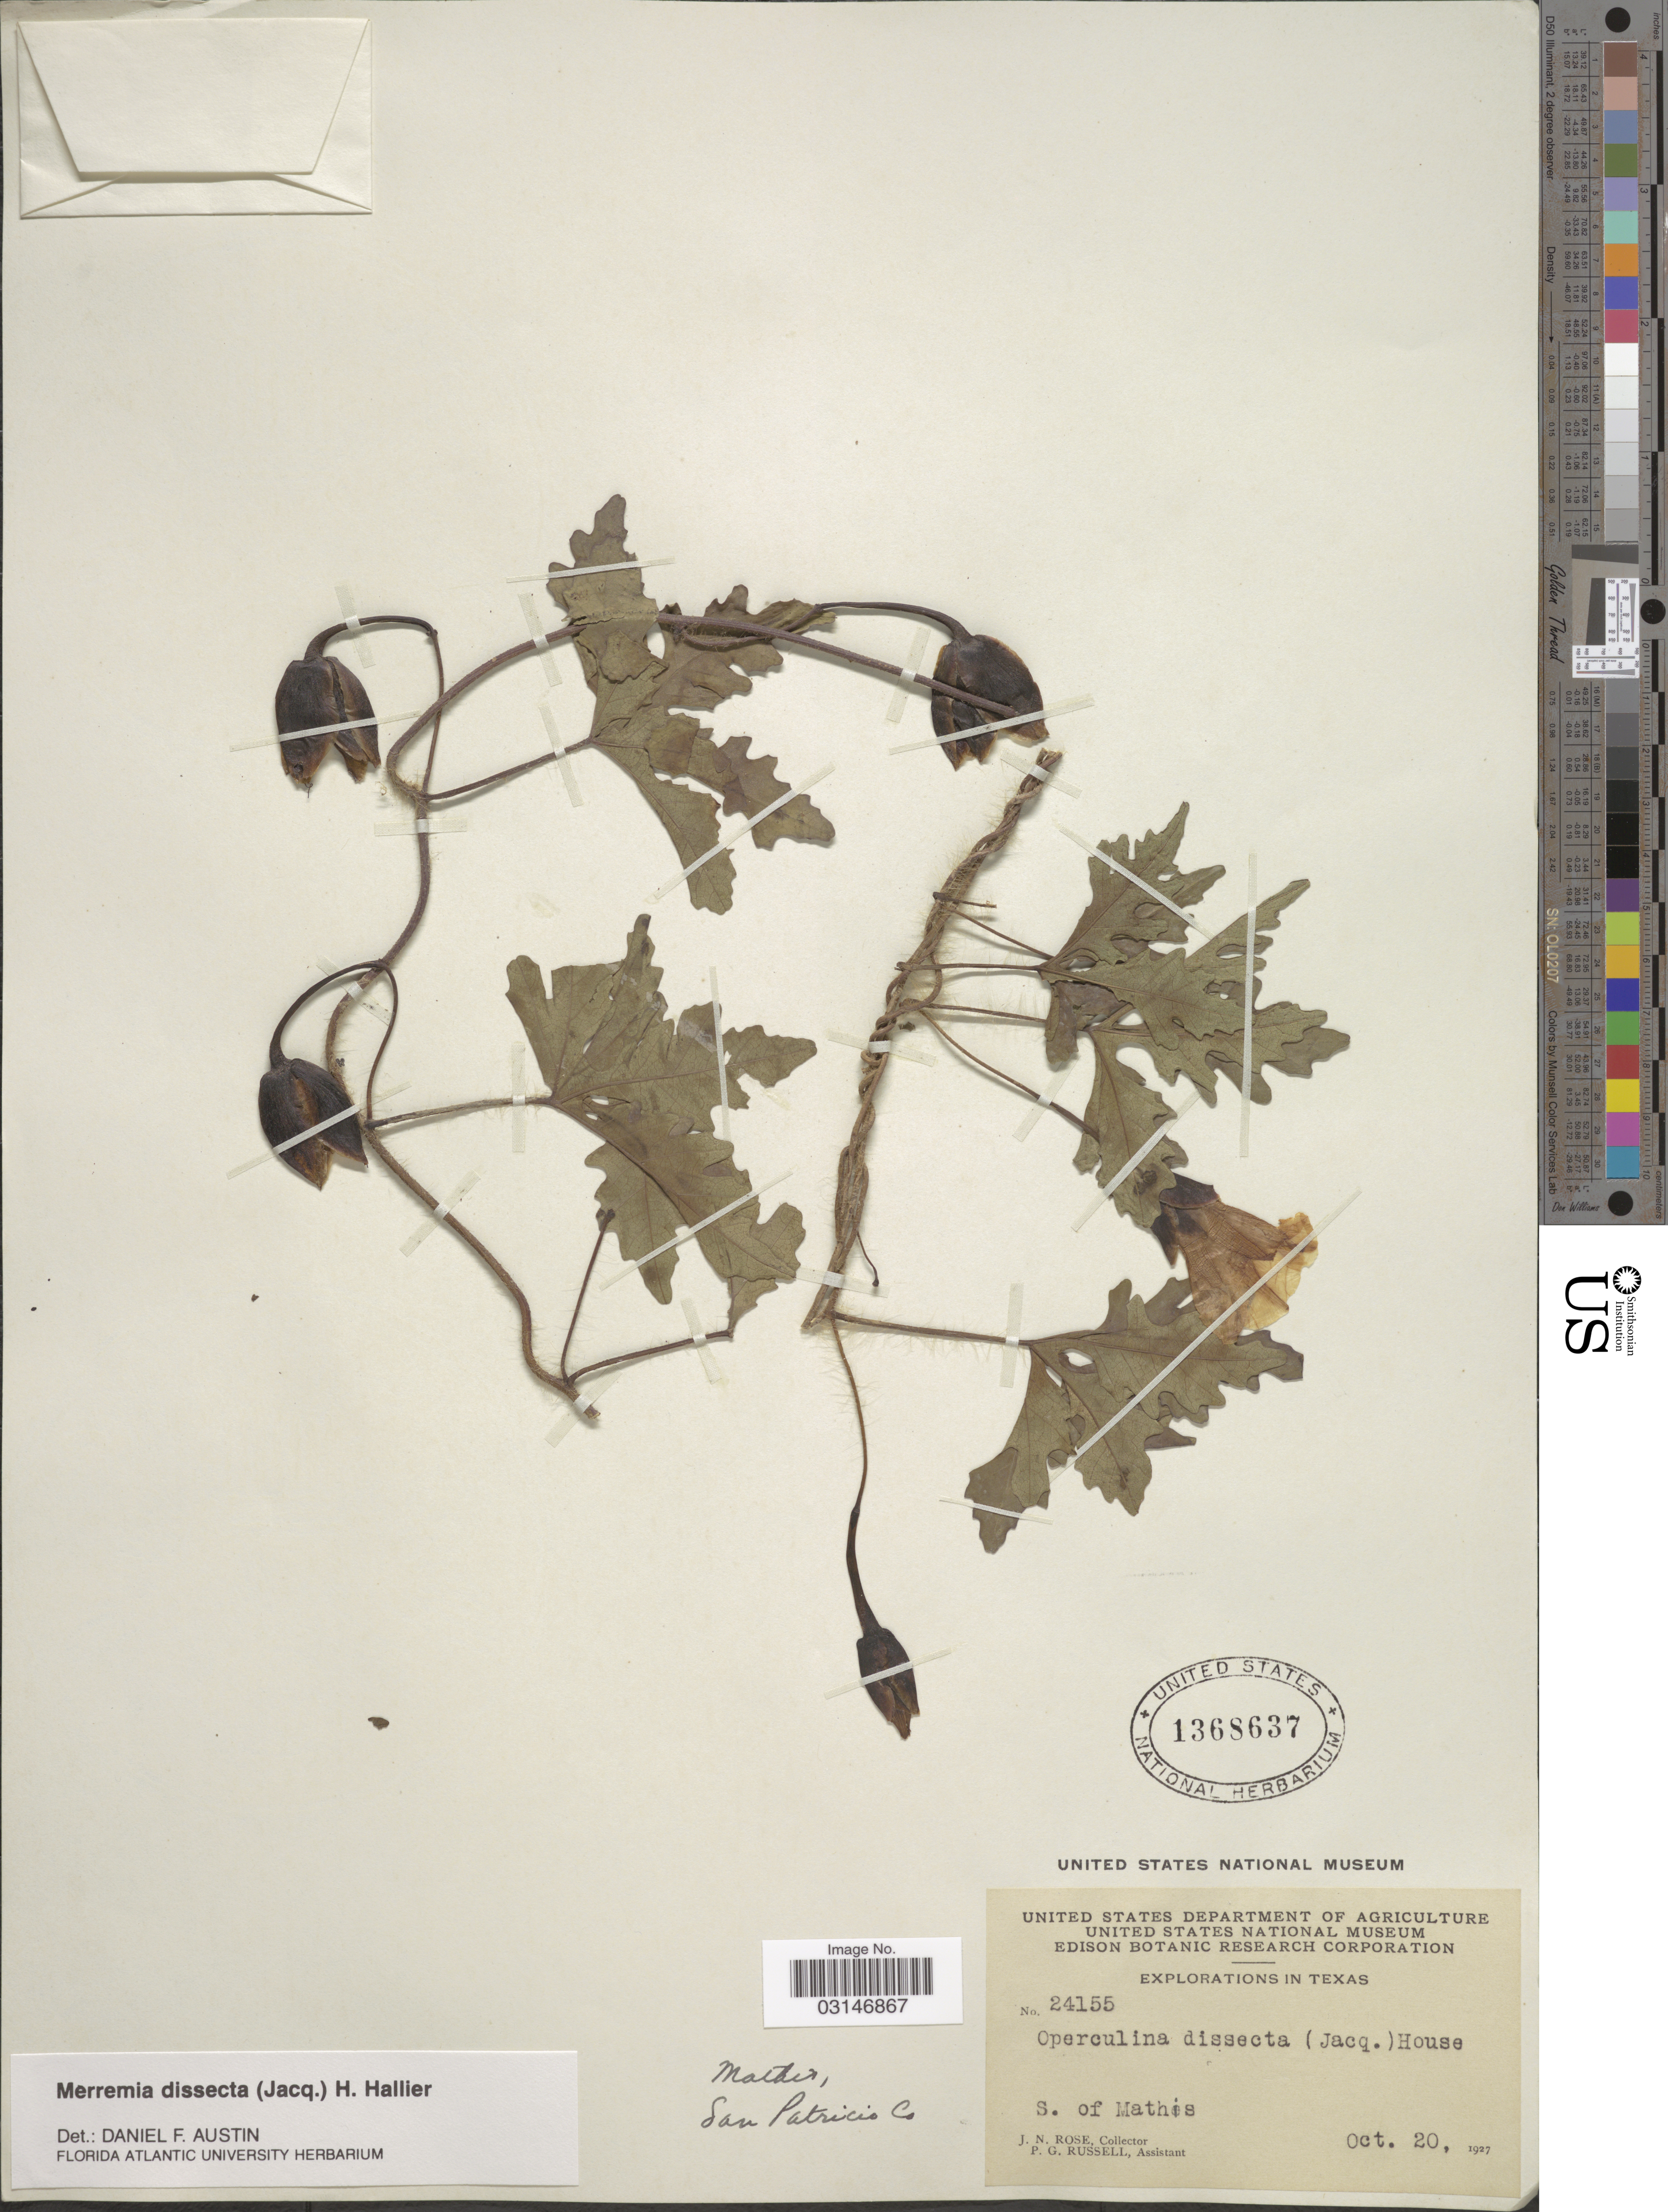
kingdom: Plantae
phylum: Tracheophyta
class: Magnoliopsida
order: Solanales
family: Convolvulaceae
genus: Distimake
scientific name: Distimake dissectus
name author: (Jacq.) A. R. Simões & Staples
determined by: Strong, Mark T., (BOT), Smithsonian Institution - National Museum of Natural History (UNITED STATES)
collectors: J. N. Rose & P. G. Russell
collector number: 24155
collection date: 1927-10-20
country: United States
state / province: Texas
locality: S. of Mathis.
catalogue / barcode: US 1368637